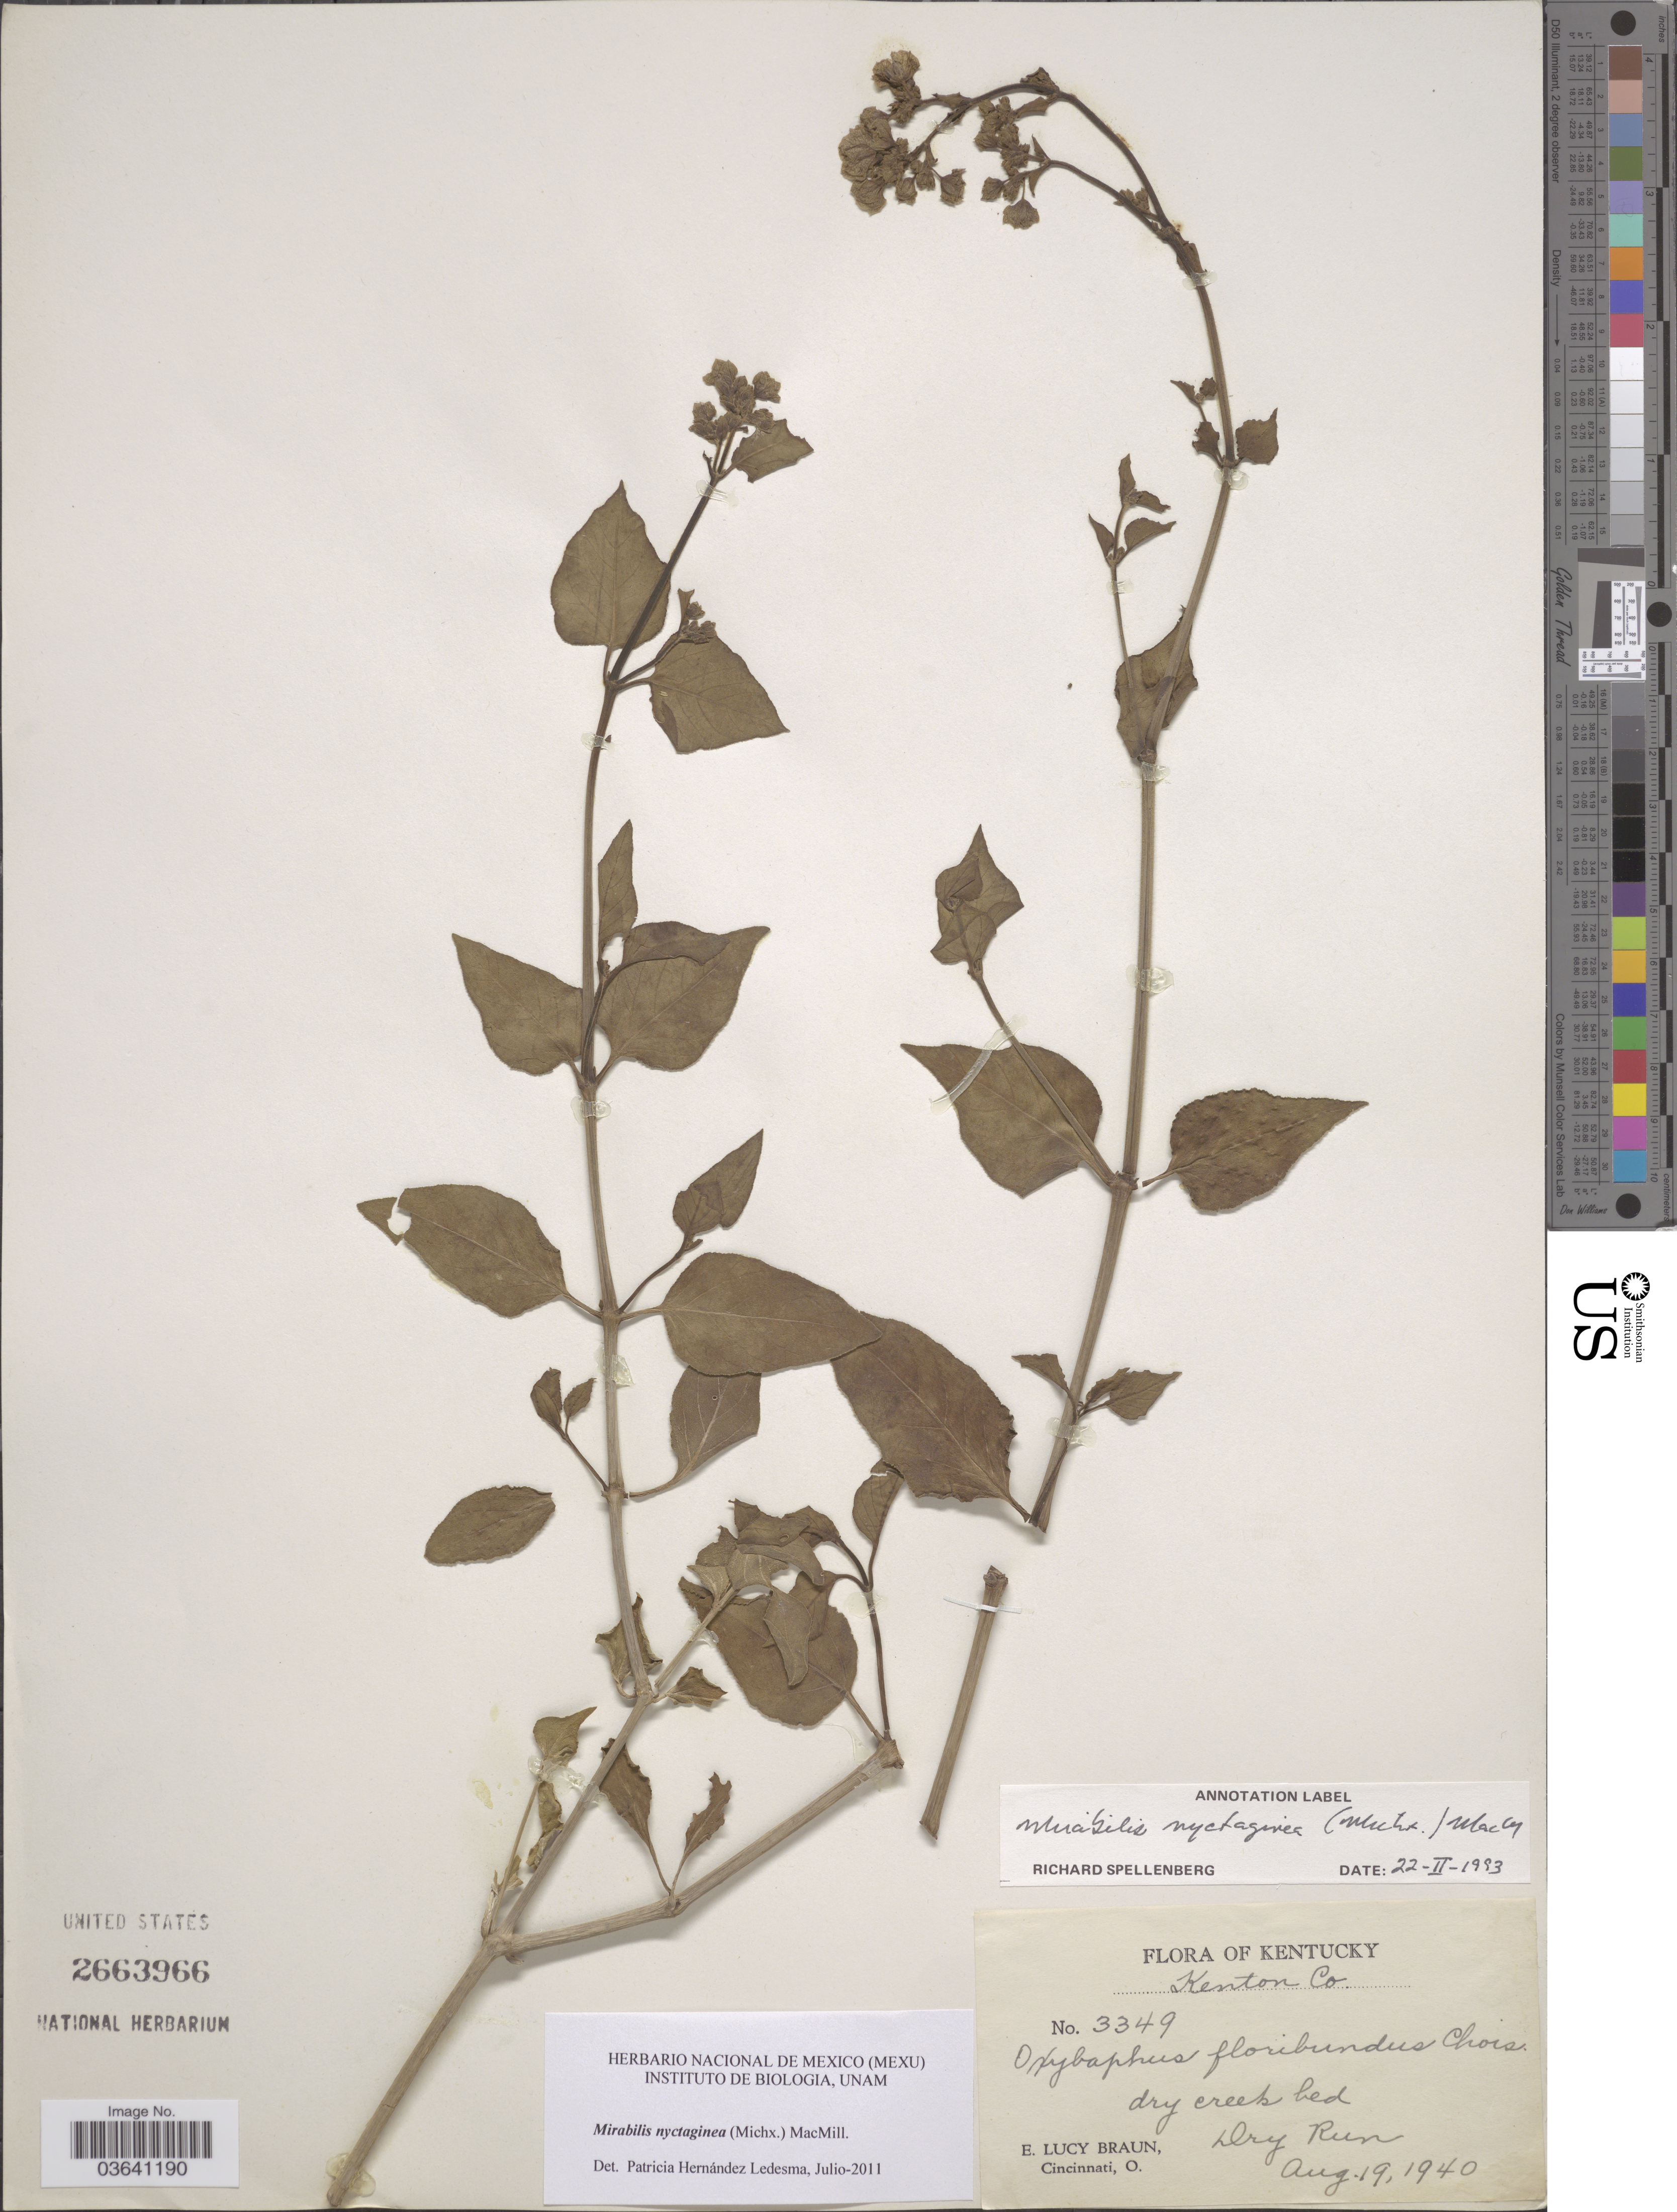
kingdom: Plantae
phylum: Tracheophyta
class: Magnoliopsida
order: Caryophyllales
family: Nyctaginaceae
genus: Mirabilis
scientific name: Mirabilis nyctaginea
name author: (Michx.) MacMill.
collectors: E. L. Braun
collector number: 3349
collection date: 1940-08-19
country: United States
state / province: Kentucky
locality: Kenton Co. Dry Run.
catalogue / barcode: US 2663966